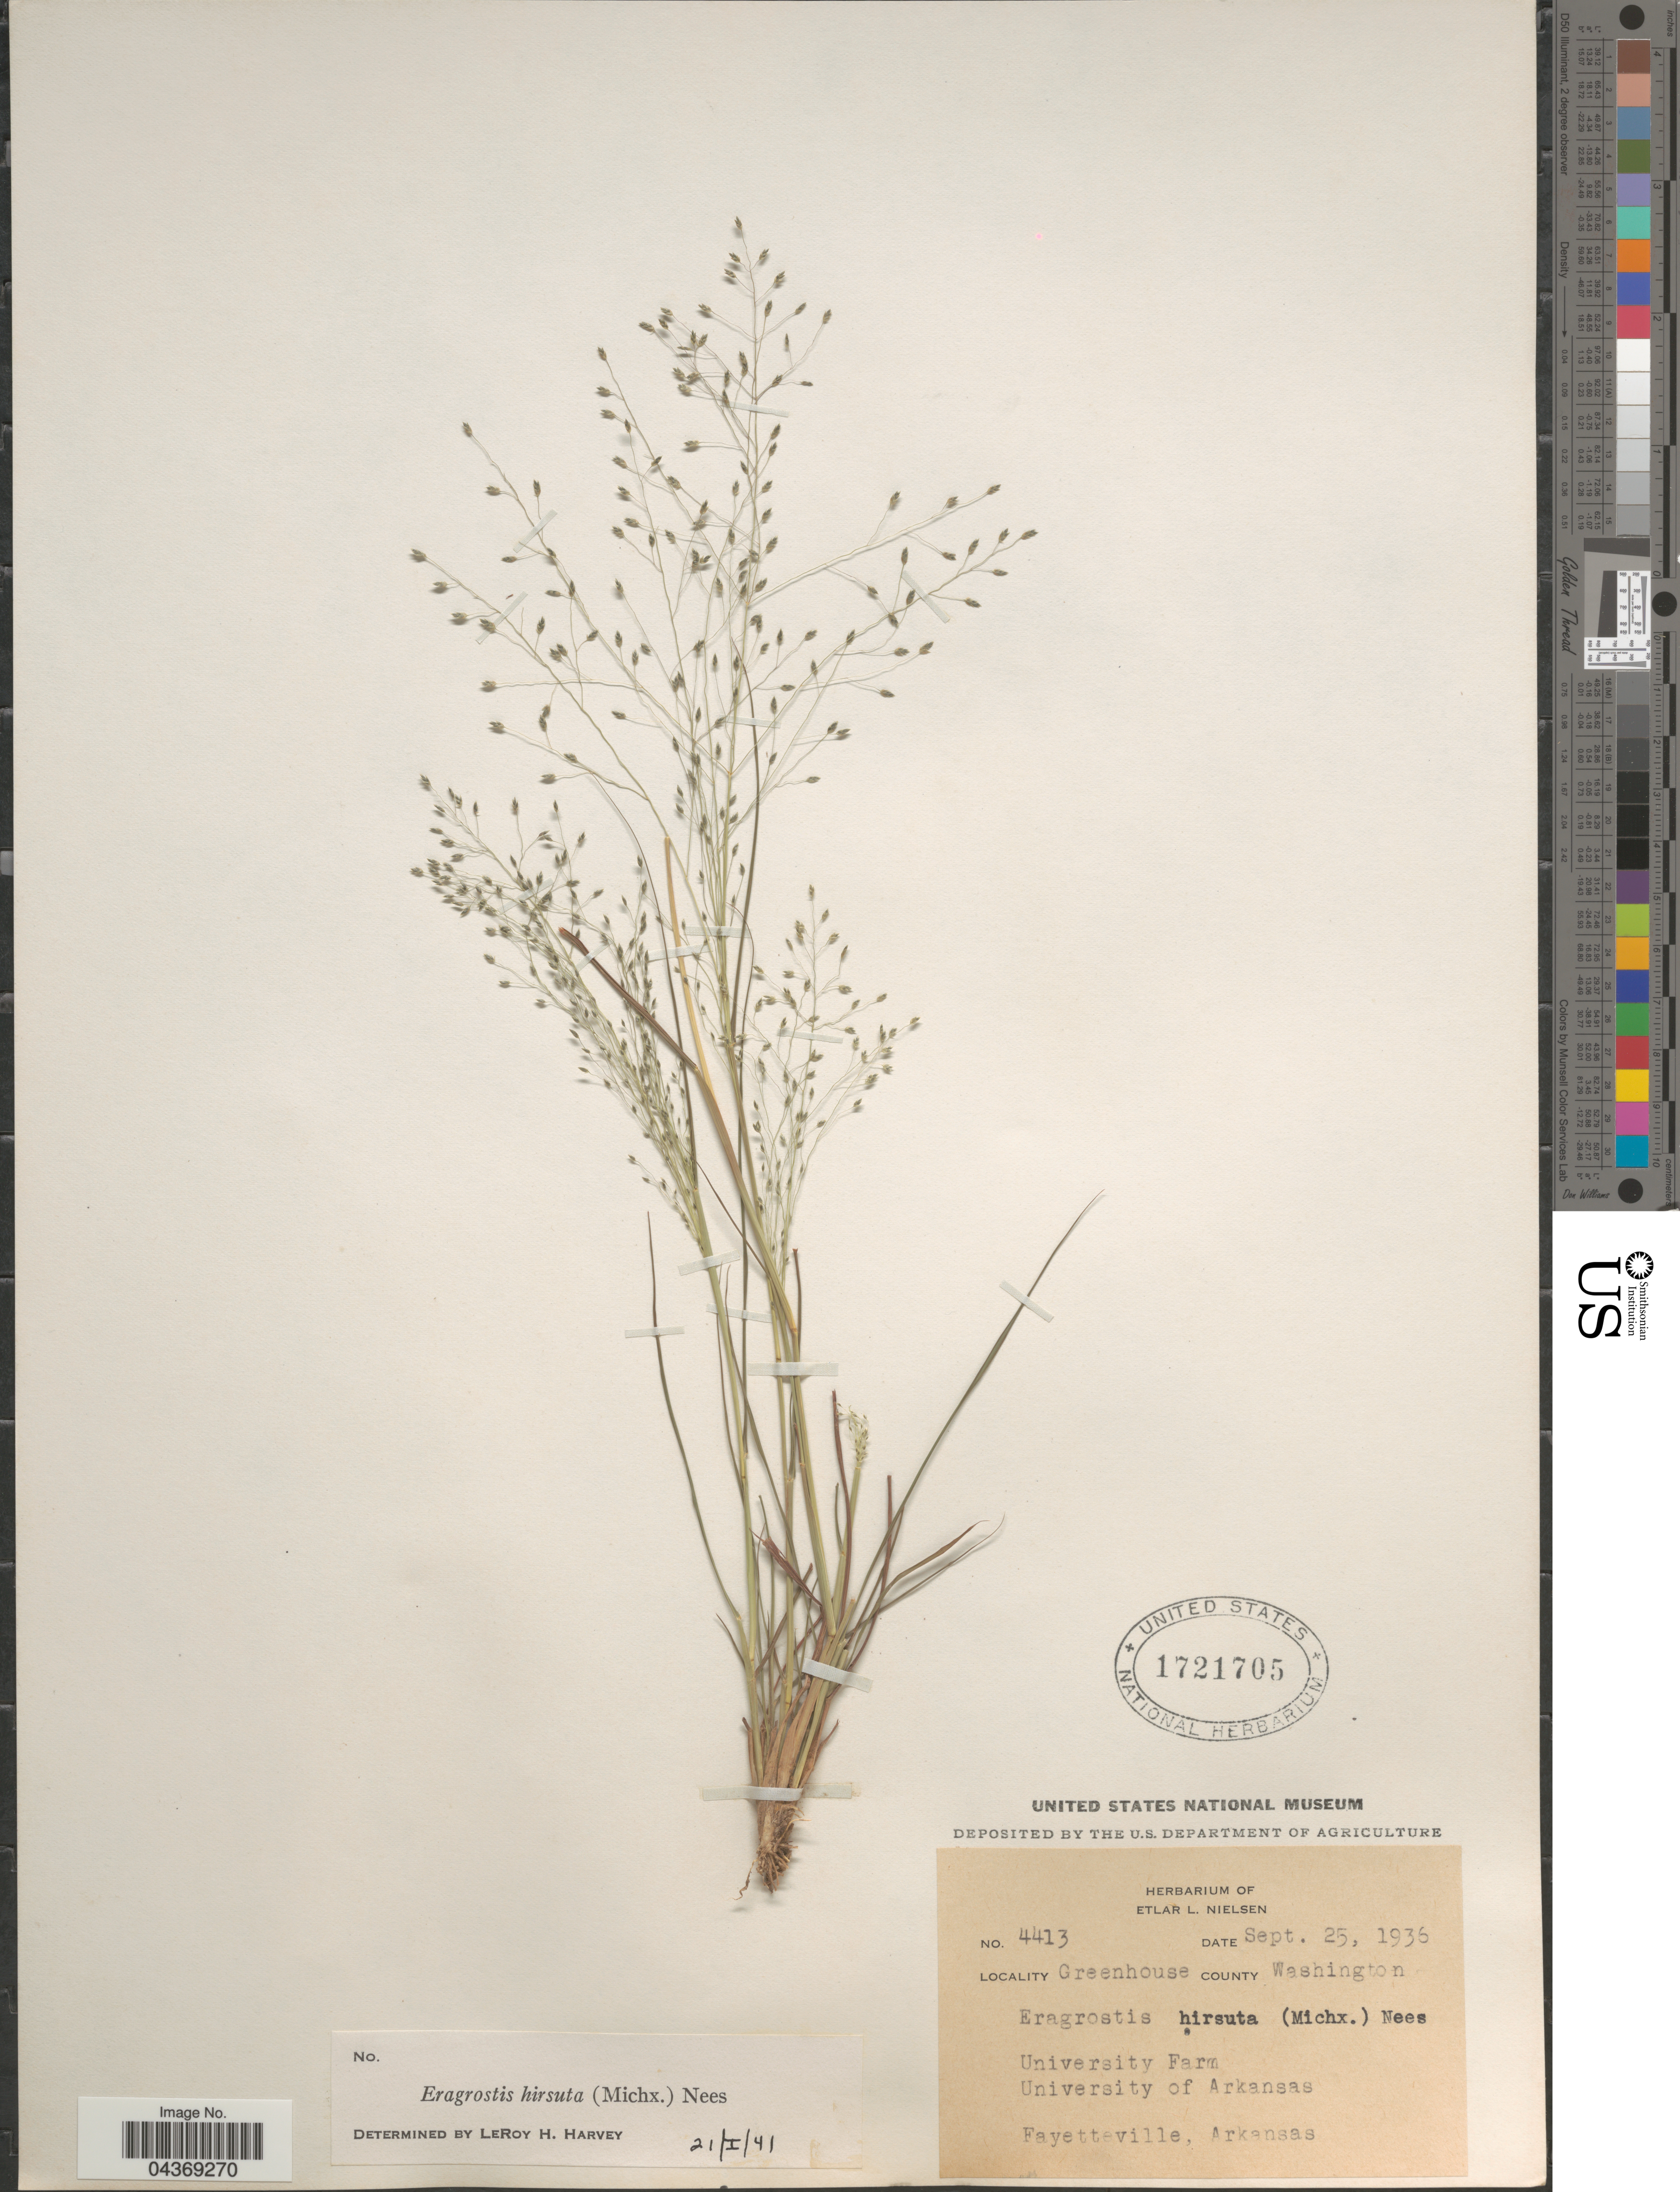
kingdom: Plantae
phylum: Tracheophyta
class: Liliopsida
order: Poales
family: Poaceae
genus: Eragrostis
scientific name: Eragrostis intermedia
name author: Hitchc.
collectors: E. L. Nielsen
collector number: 4413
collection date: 1936-09-25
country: United States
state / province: Arkansas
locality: Greenhouse. County Washington. University Farm. University of Arkansas. Fayetteville, Arkansas.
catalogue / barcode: US 1721705